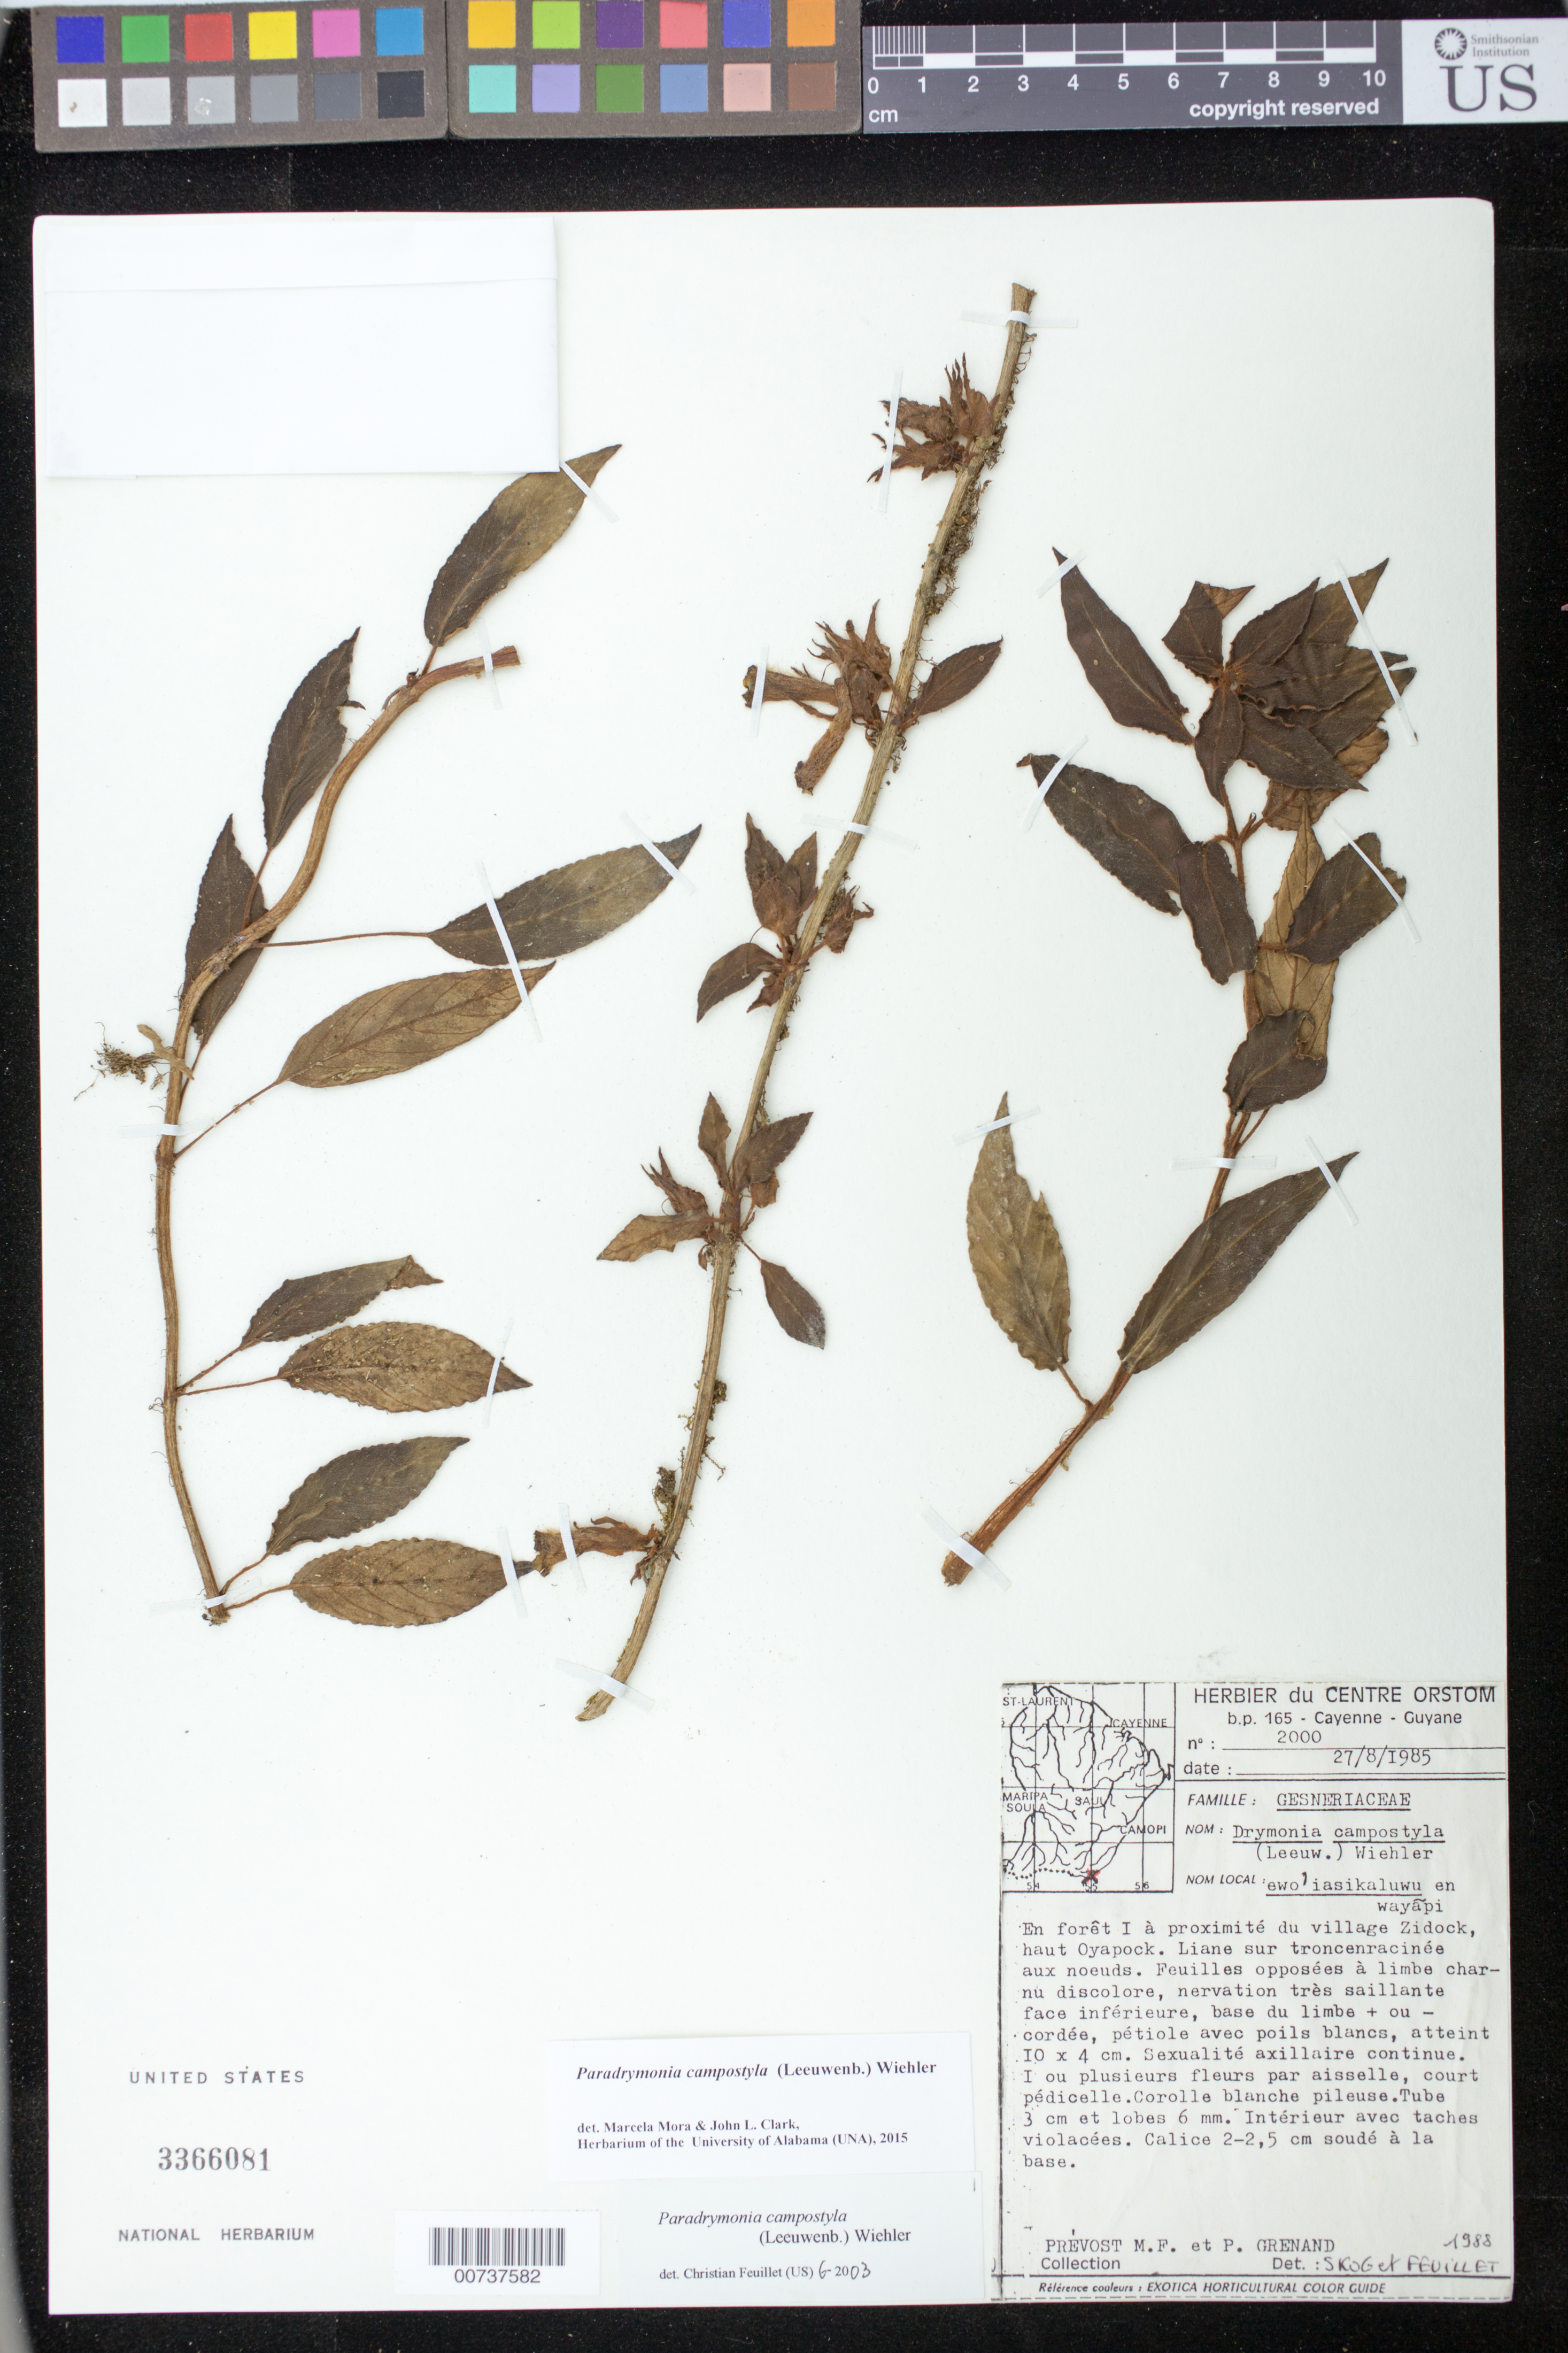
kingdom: Plantae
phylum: Tracheophyta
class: Magnoliopsida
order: Lamiales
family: Gesneriaceae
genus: Paradrymonia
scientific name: Paradrymonia campostyla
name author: (Leeuwenb.) Wiehler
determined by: Feuillet, C.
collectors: M.-F. Prévost & P. Grenand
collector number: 2000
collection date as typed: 27 Aug 1985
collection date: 1985-08-27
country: French Guiana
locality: En forêt I à proximité du village Zidock, haut Oyapock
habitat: En forêt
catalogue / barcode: US 3366081